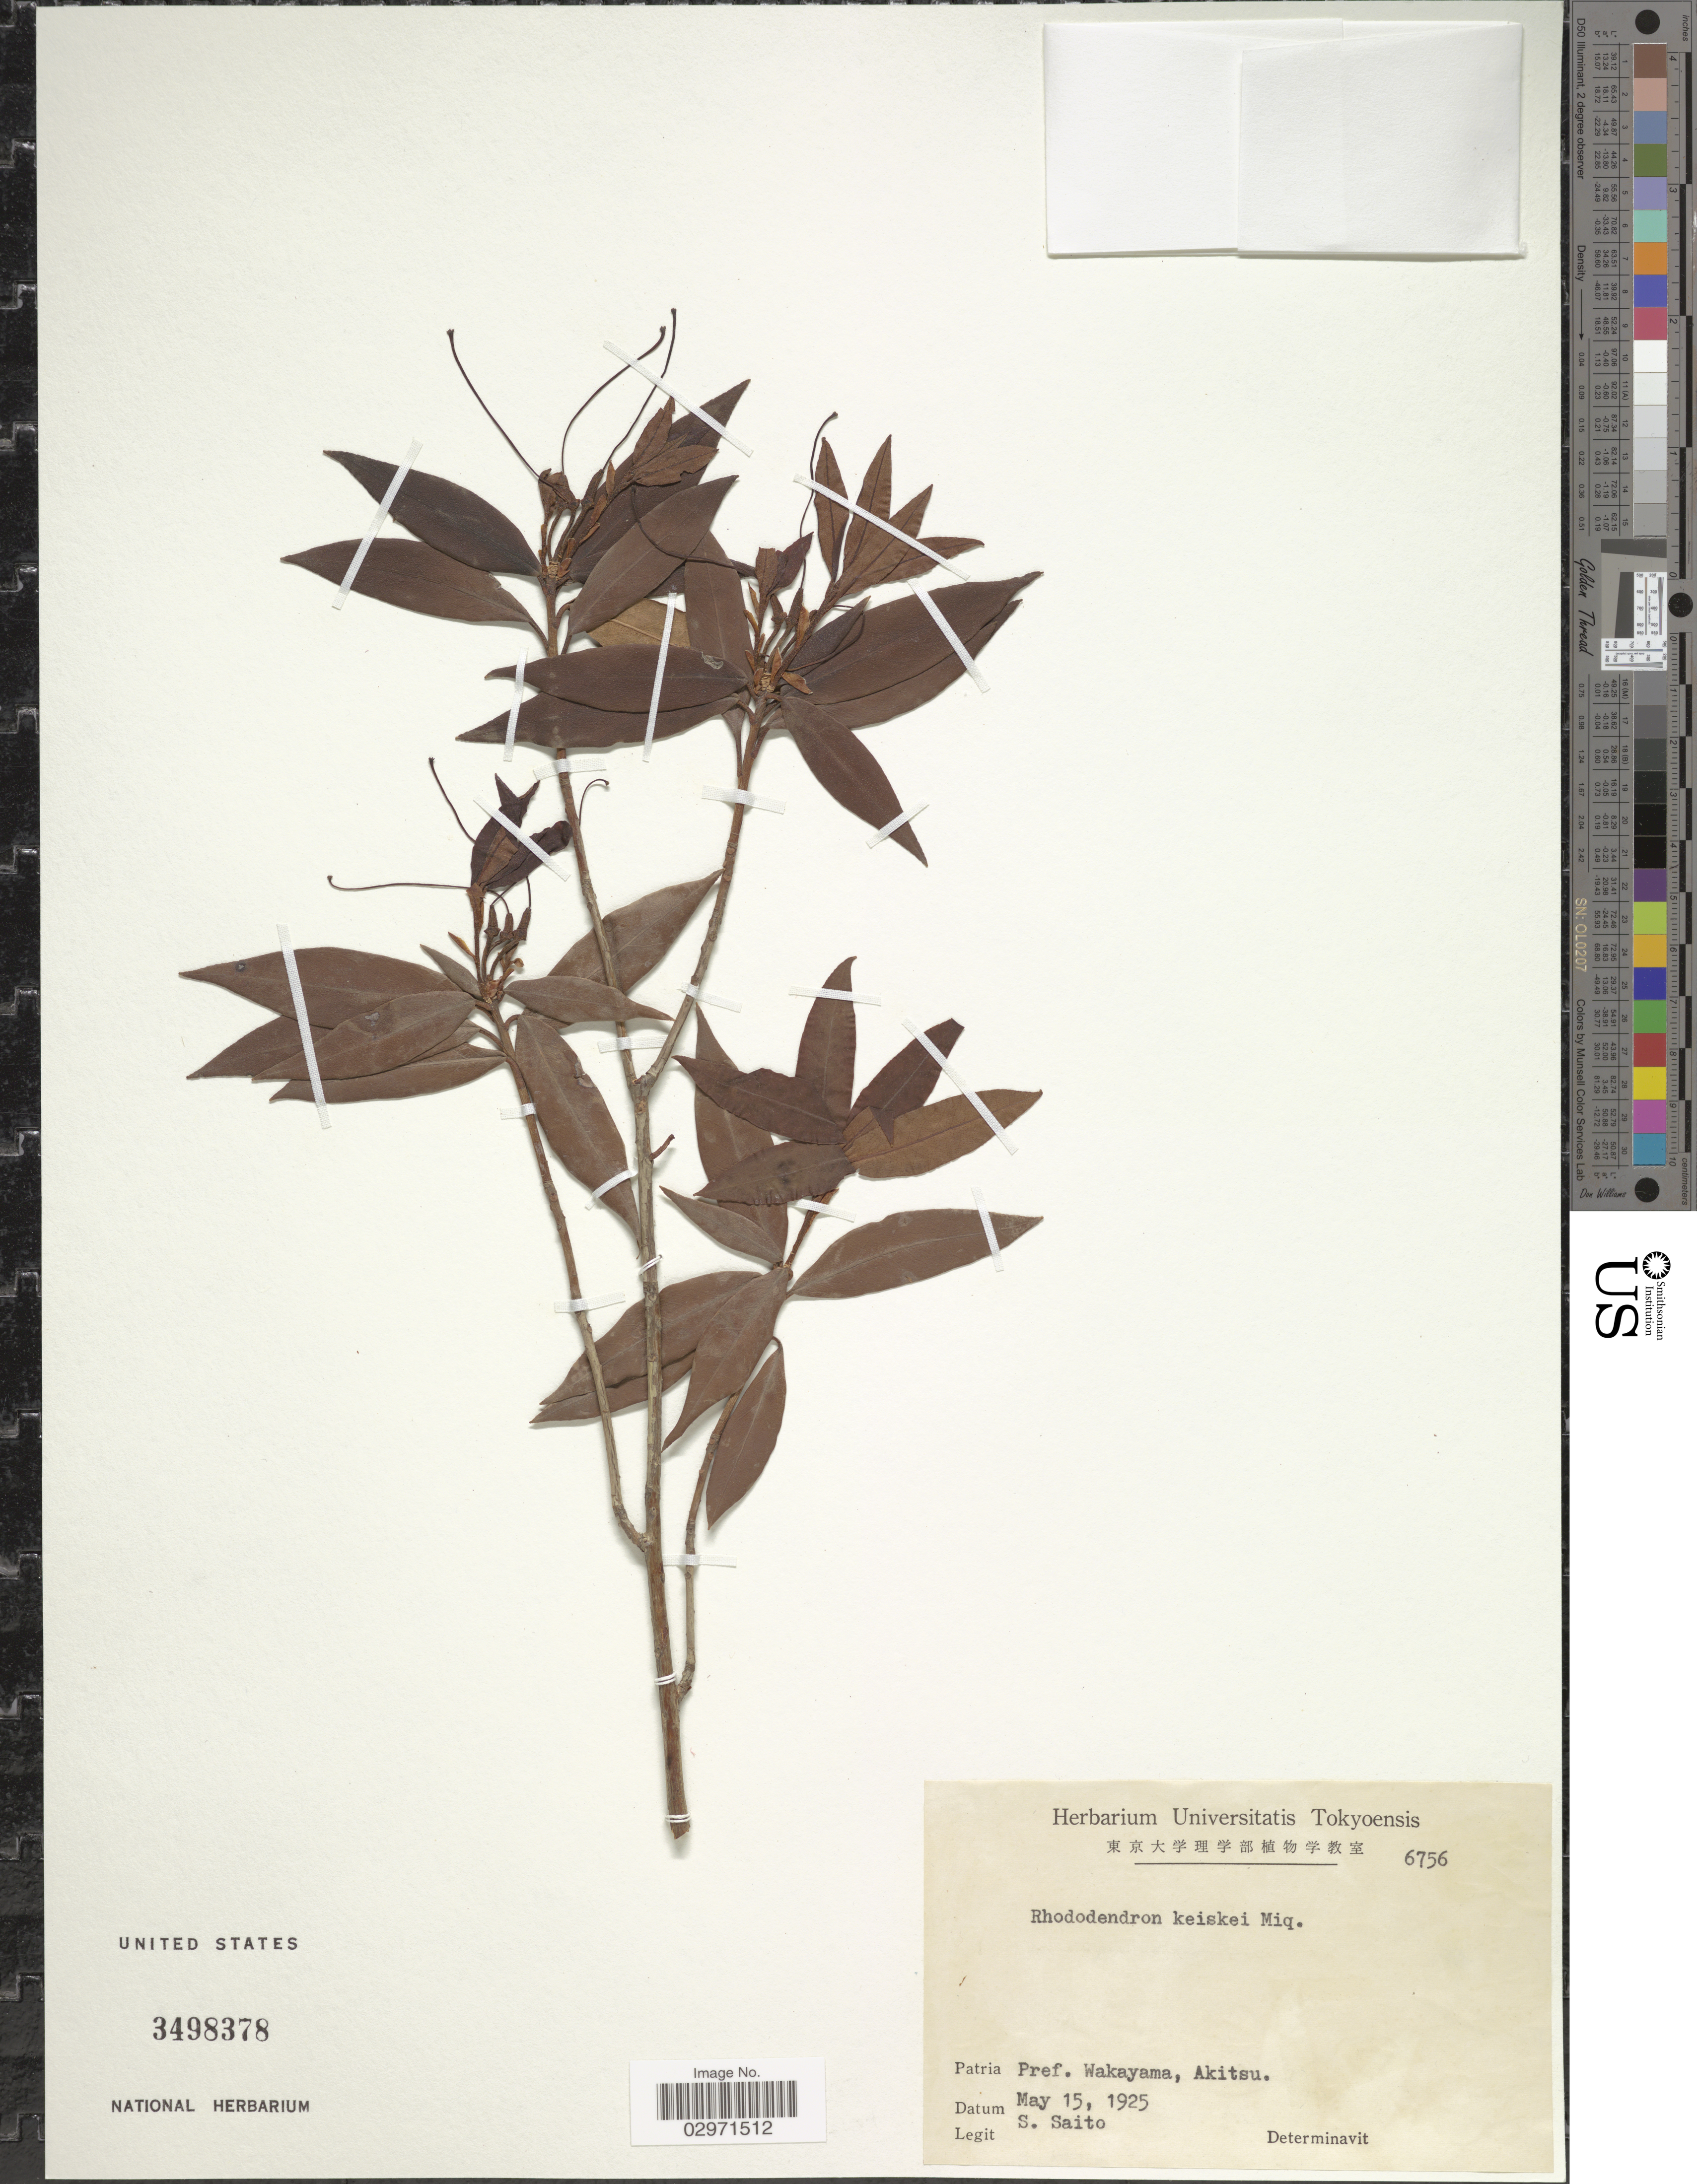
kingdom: Plantae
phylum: Tracheophyta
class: Magnoliopsida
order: Ericales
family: Ericaceae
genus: Rhododendron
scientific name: Rhododendron keiskei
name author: Miq.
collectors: S. Saito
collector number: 6756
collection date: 1925-05-15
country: Japan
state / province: Wakayama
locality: Pref. Wakayama, Akitsu.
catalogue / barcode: US 3498378